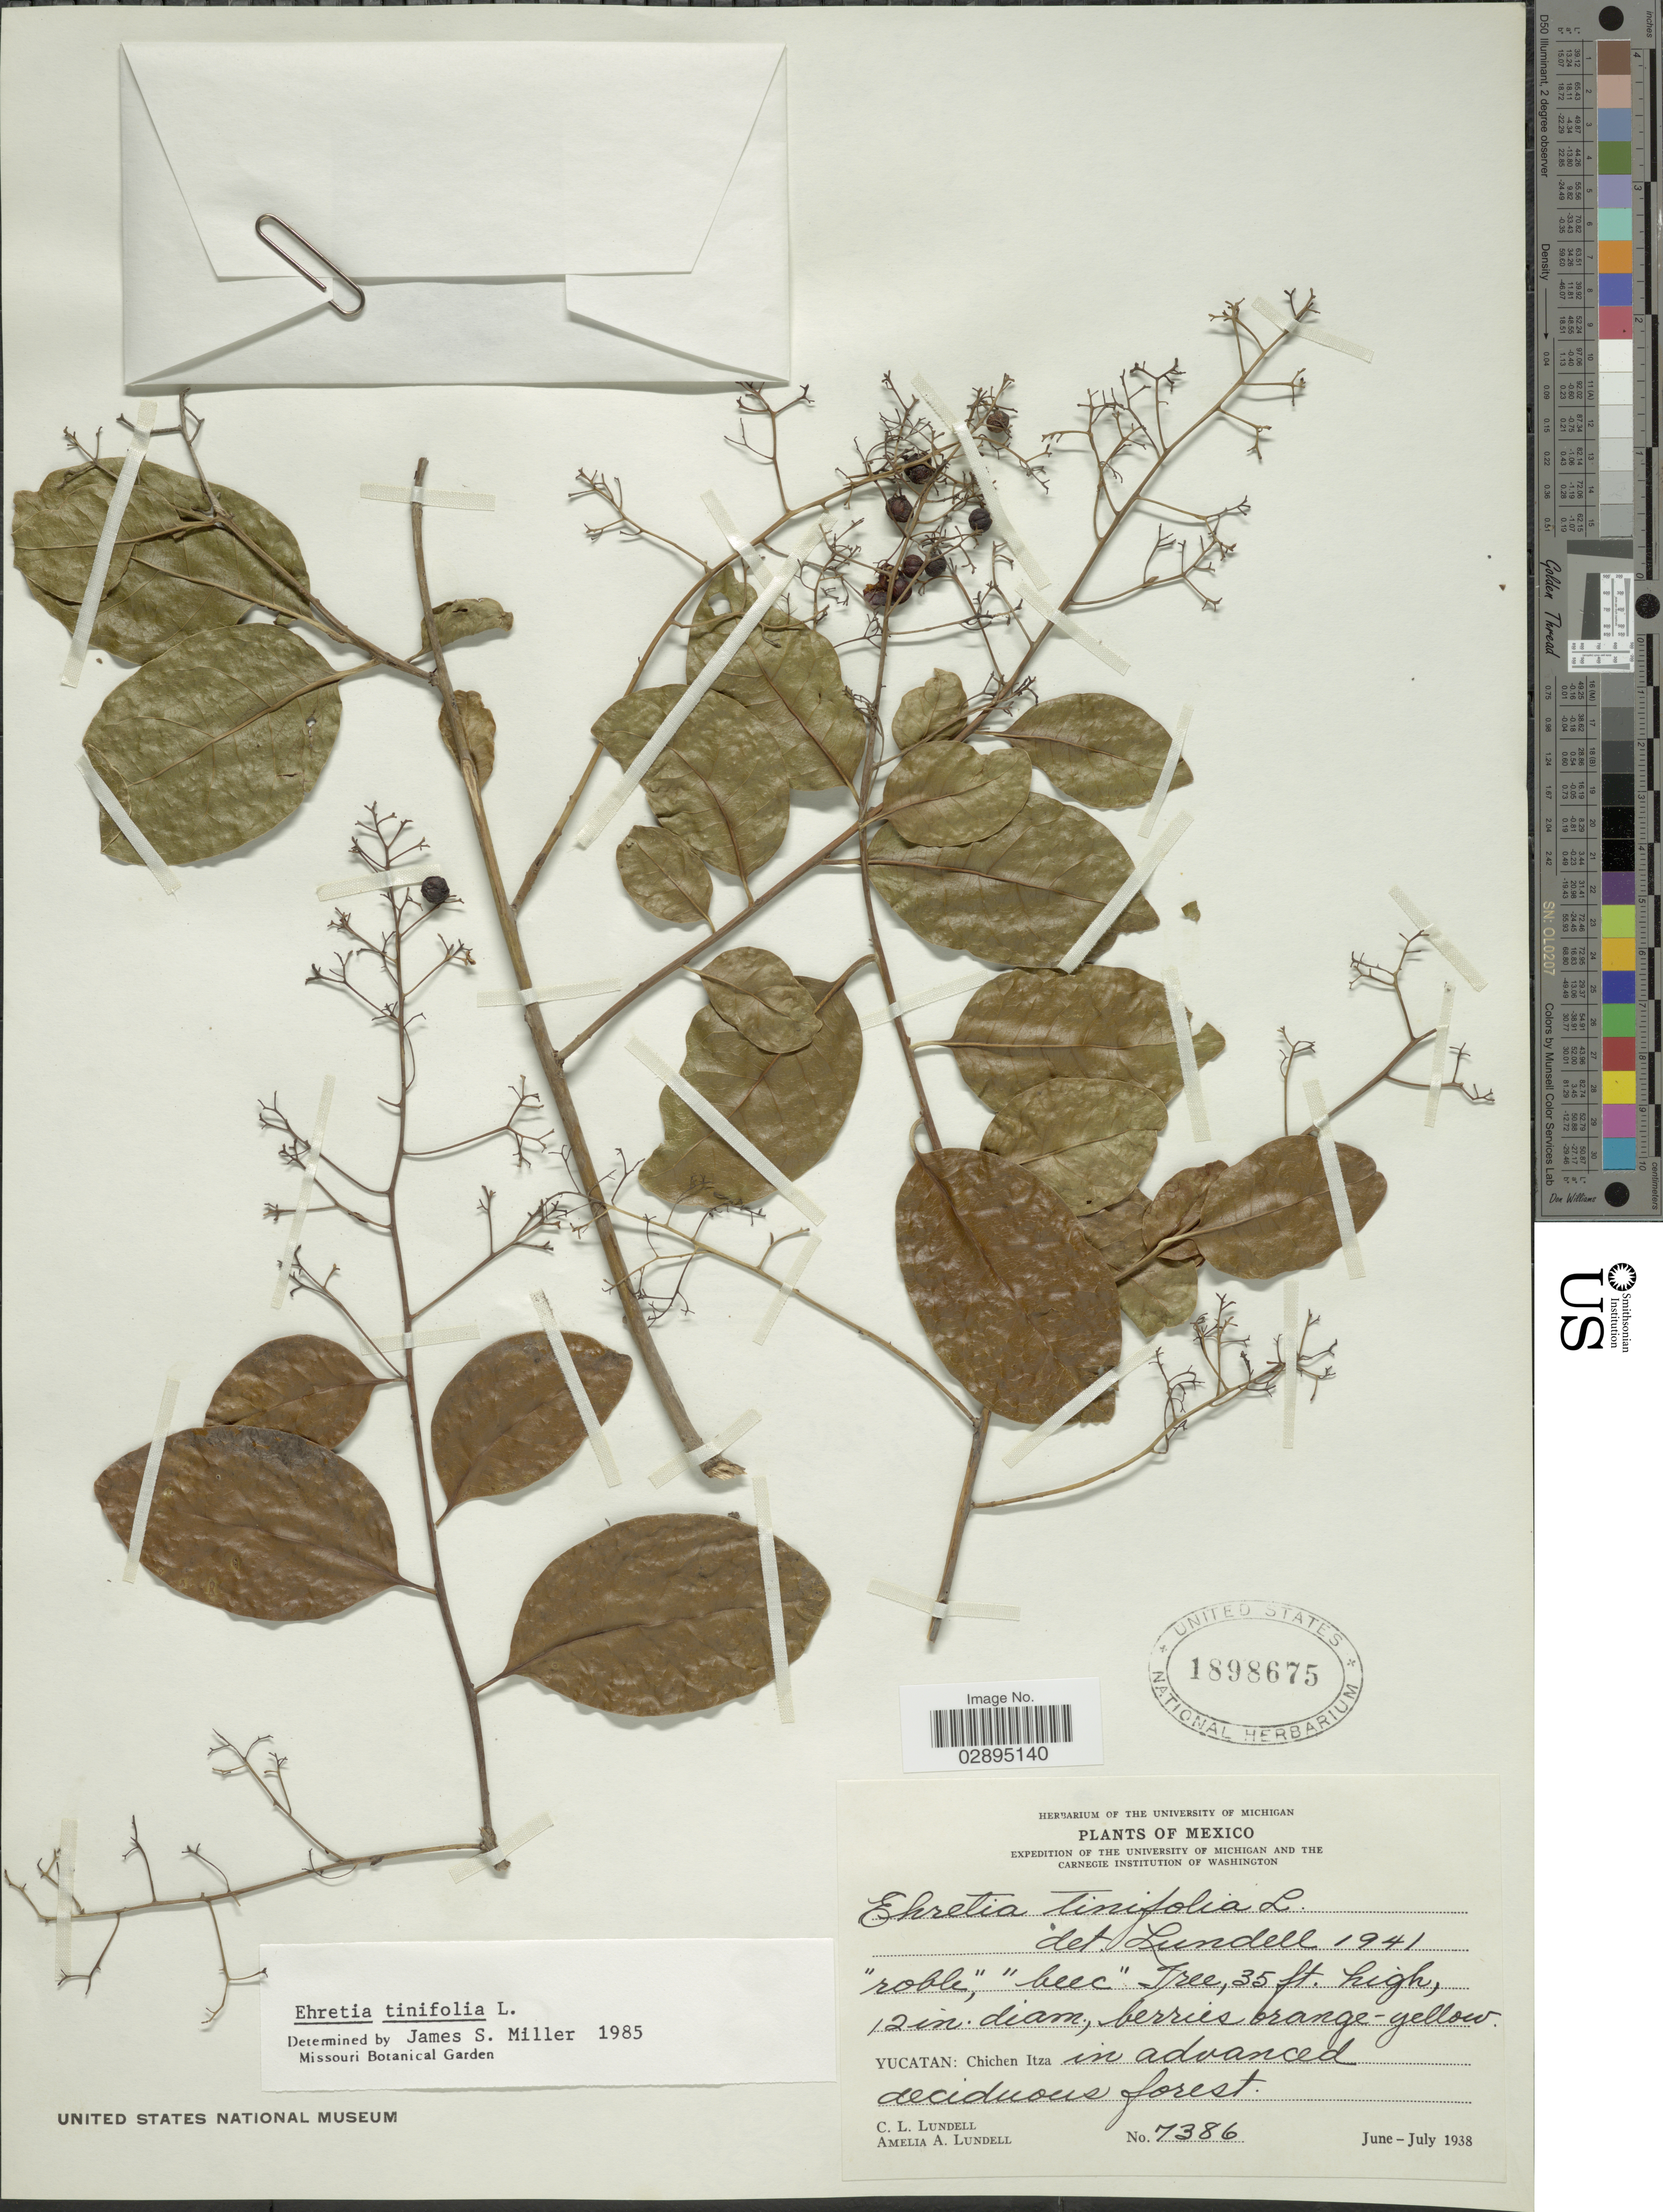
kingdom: Plantae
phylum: Tracheophyta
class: Magnoliopsida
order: Boraginales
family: Ehretiaceae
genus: Ehretia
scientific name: Ehretia tinifolia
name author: L.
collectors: C. L. Lundell & A. A. Lundell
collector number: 7386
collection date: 1938-06/1938-07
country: Mexico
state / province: Yucatán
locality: Chichen Itza in advanced deciduous forest.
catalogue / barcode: US 1898675